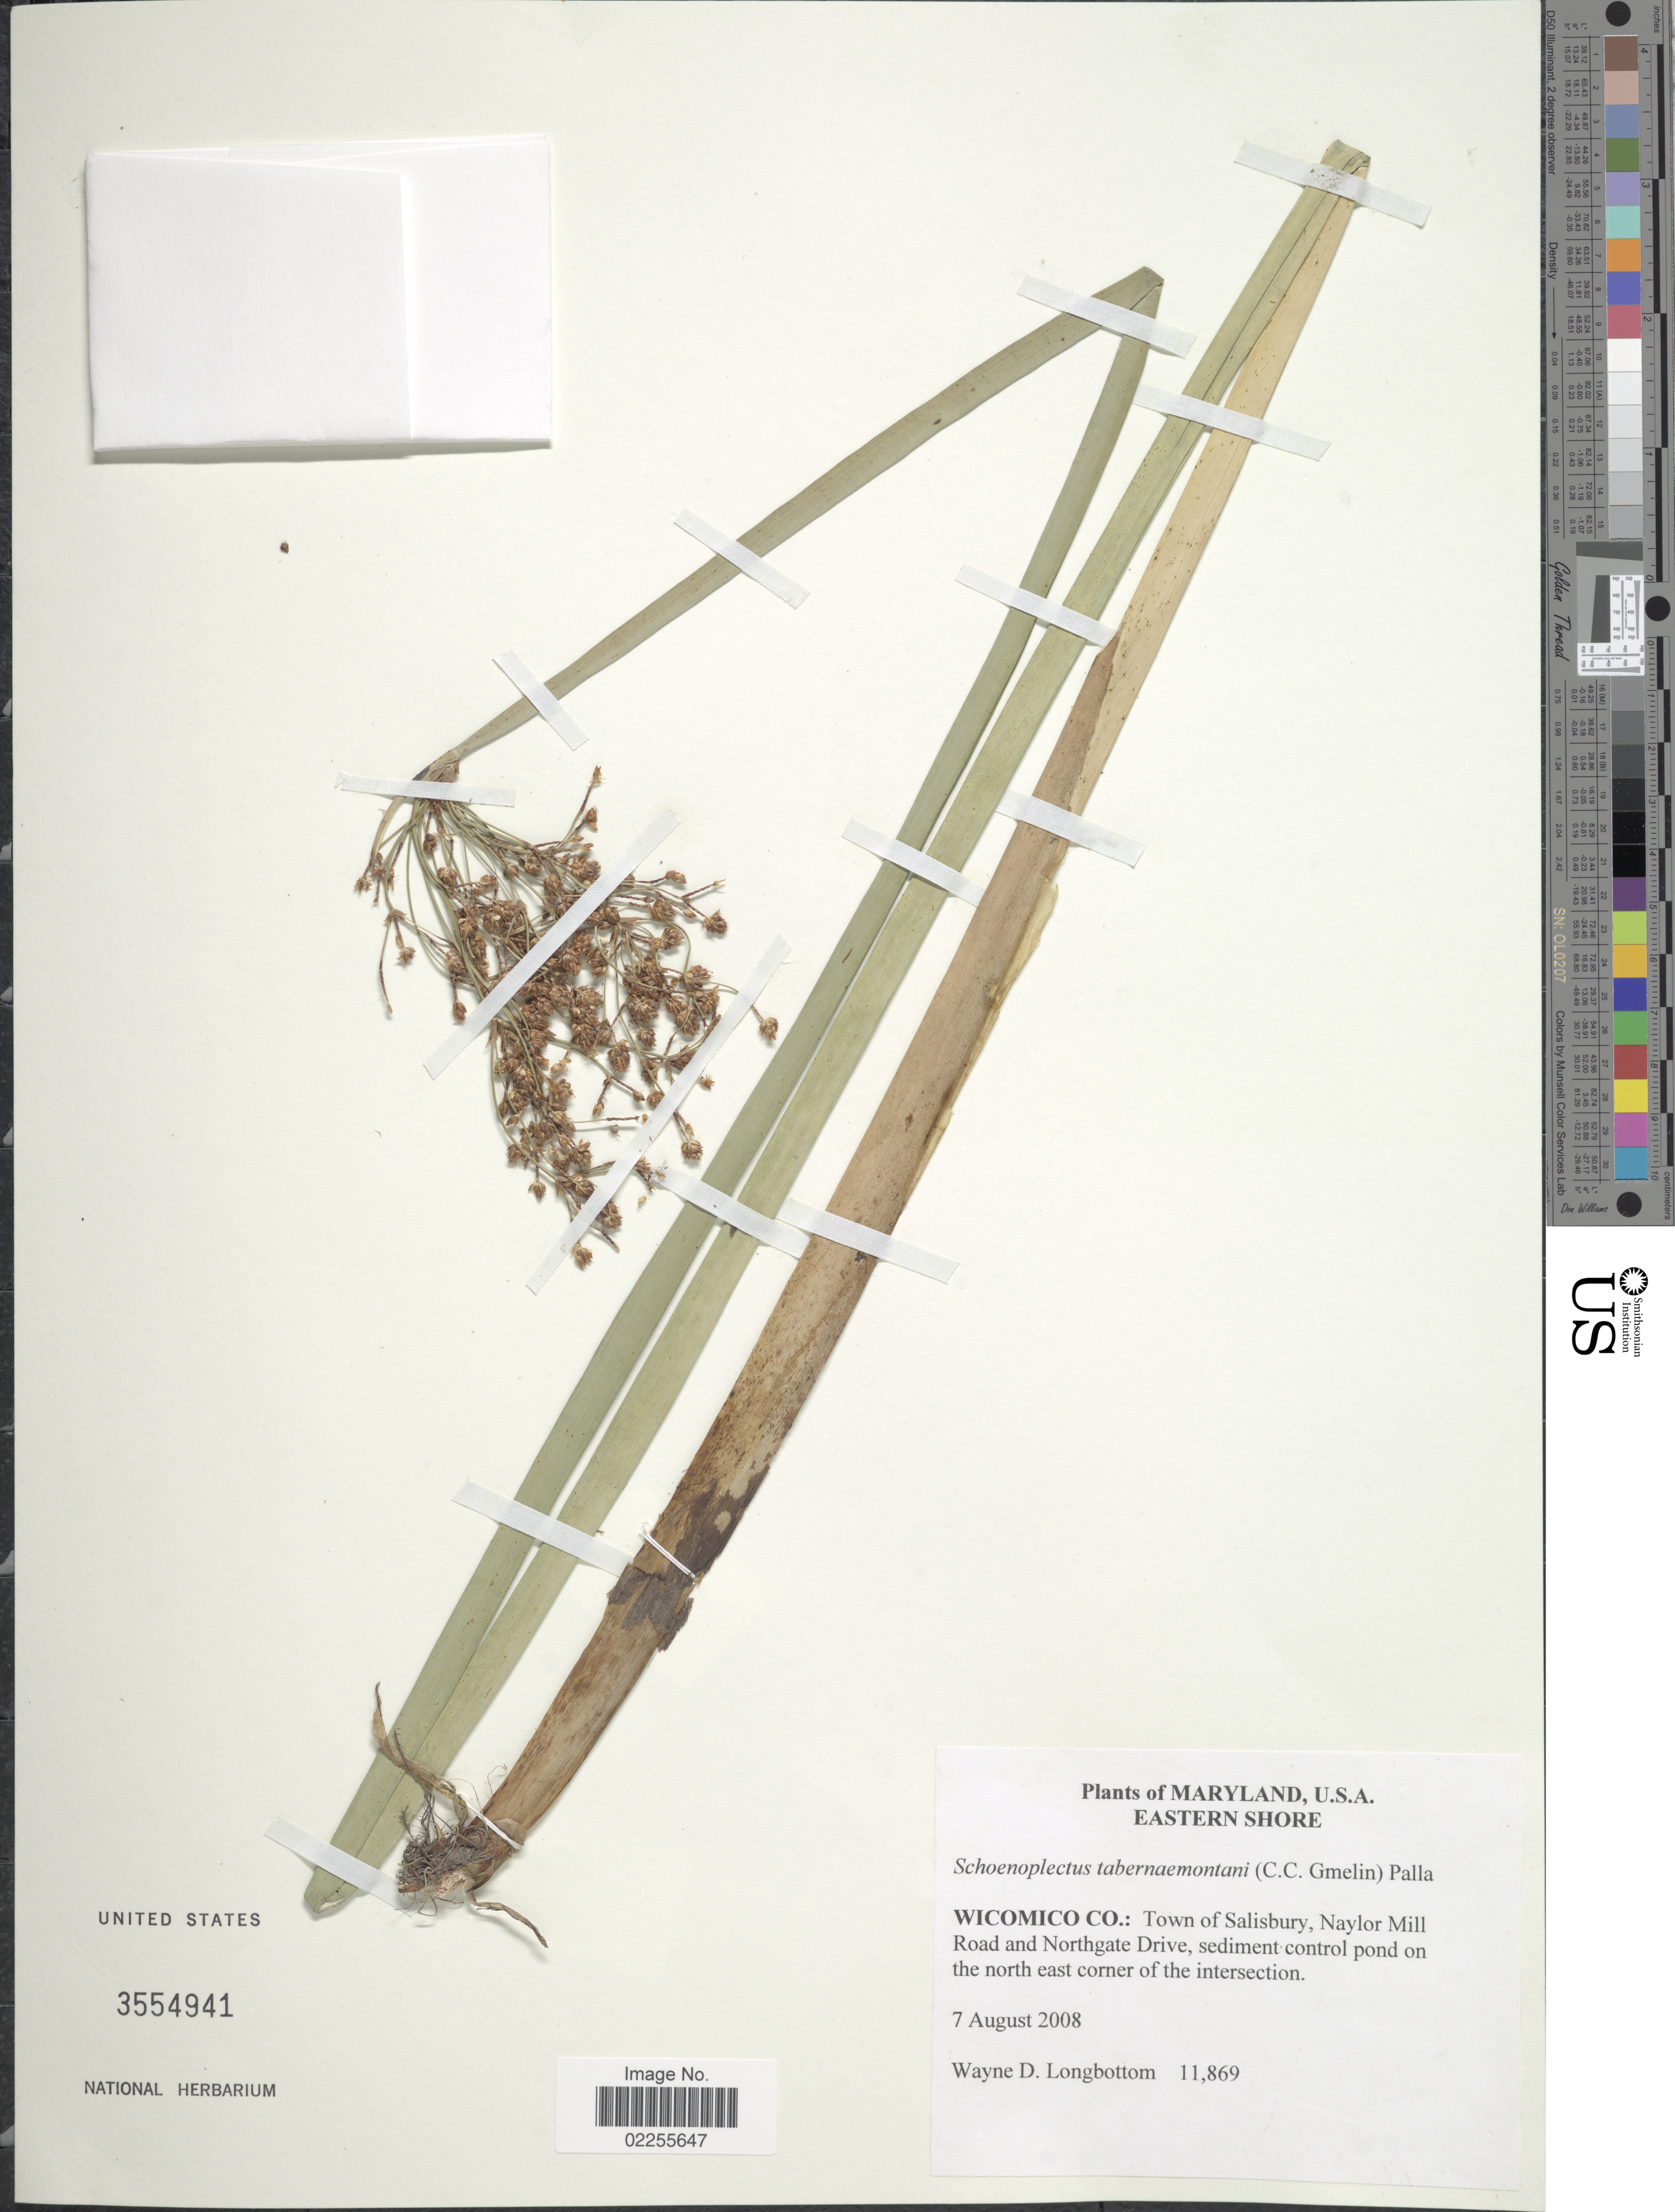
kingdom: Plantae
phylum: Tracheophyta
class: Liliopsida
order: Poales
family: Cyperaceae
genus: Schoenoplectus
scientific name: Schoenoplectus tabernaemontani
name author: (C.C. Gmel.) Palla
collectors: W. D. Longbottom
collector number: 11869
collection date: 2008-08-07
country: United States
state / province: Maryland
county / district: Wicomico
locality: Eastern Shore, Wicomico Co.: Town of Salisbury, Naylor Mill Road and Northgate Drive, sediment control pond on the north east corner of the intersection.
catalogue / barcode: US 3554941